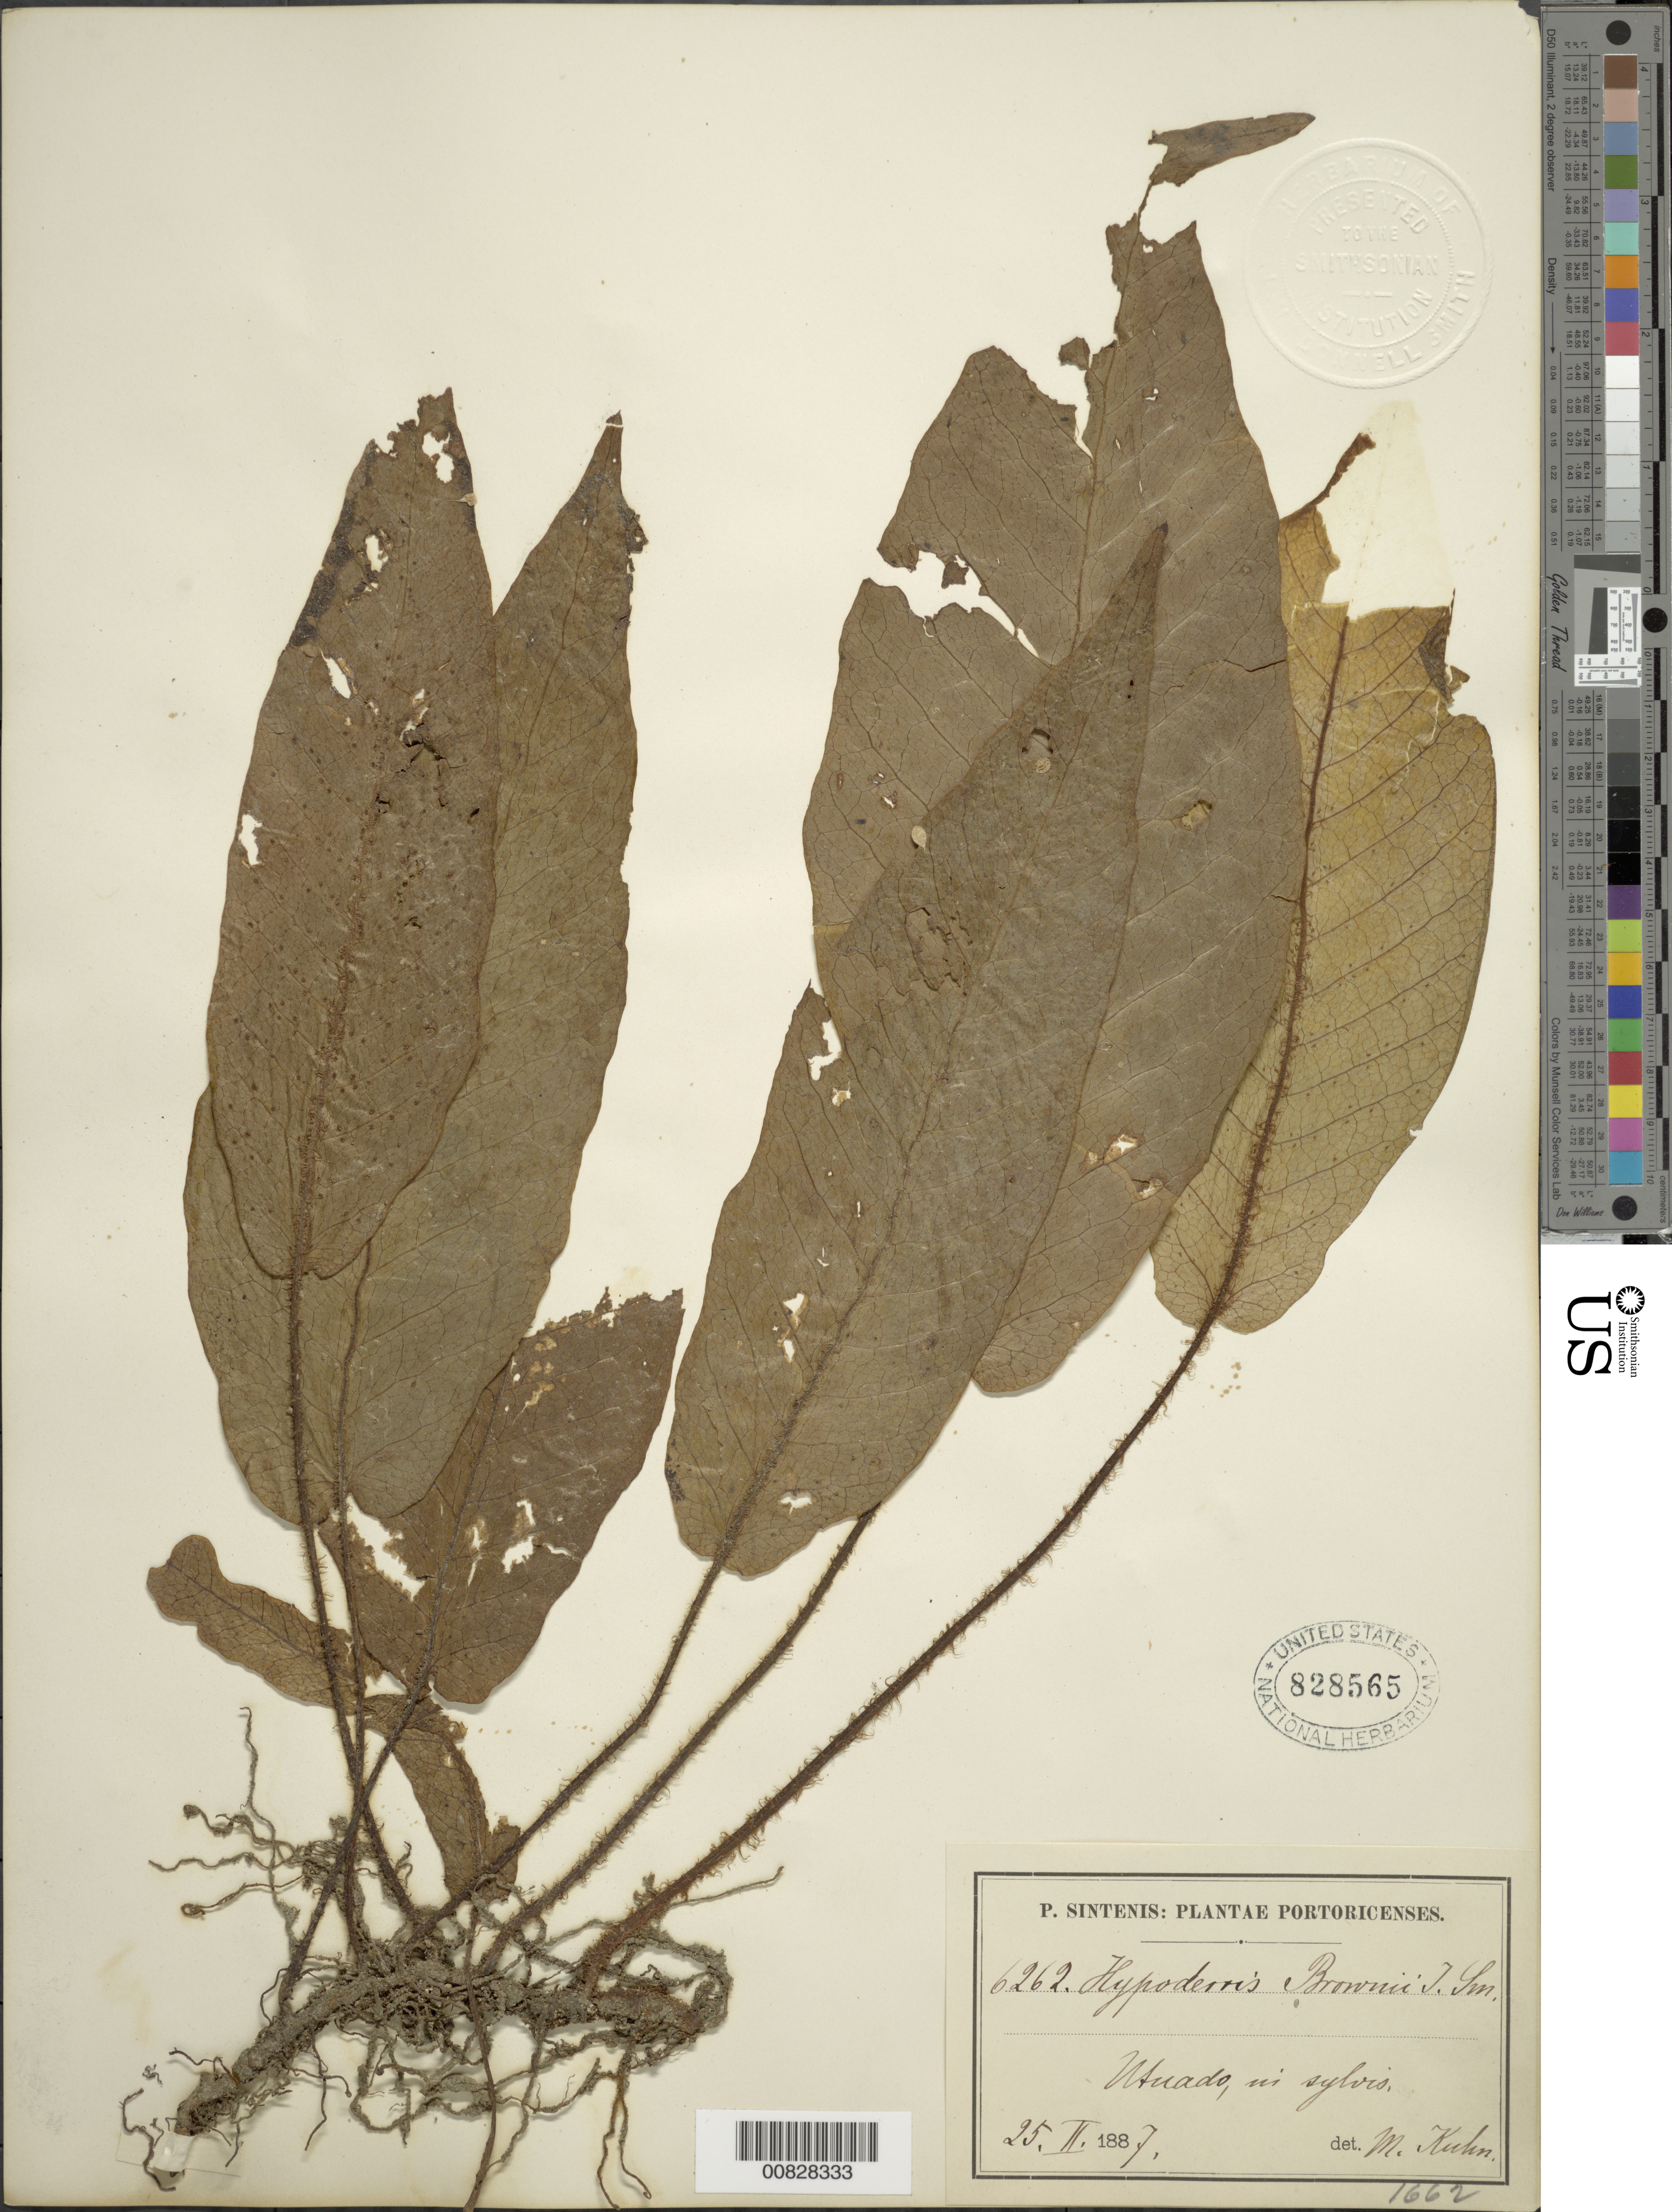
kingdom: Plantae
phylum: Tracheophyta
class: Polypodiopsida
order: Polypodiales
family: Tectariaceae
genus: Hypoderris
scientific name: Hypoderris brownii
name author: J. Sm.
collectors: P. Sintenis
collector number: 6262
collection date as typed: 25 Feb 1887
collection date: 1887-02-25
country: Puerto Rico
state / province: Utuado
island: Puerto Rico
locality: Utuado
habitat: Sylvis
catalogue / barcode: US 828565